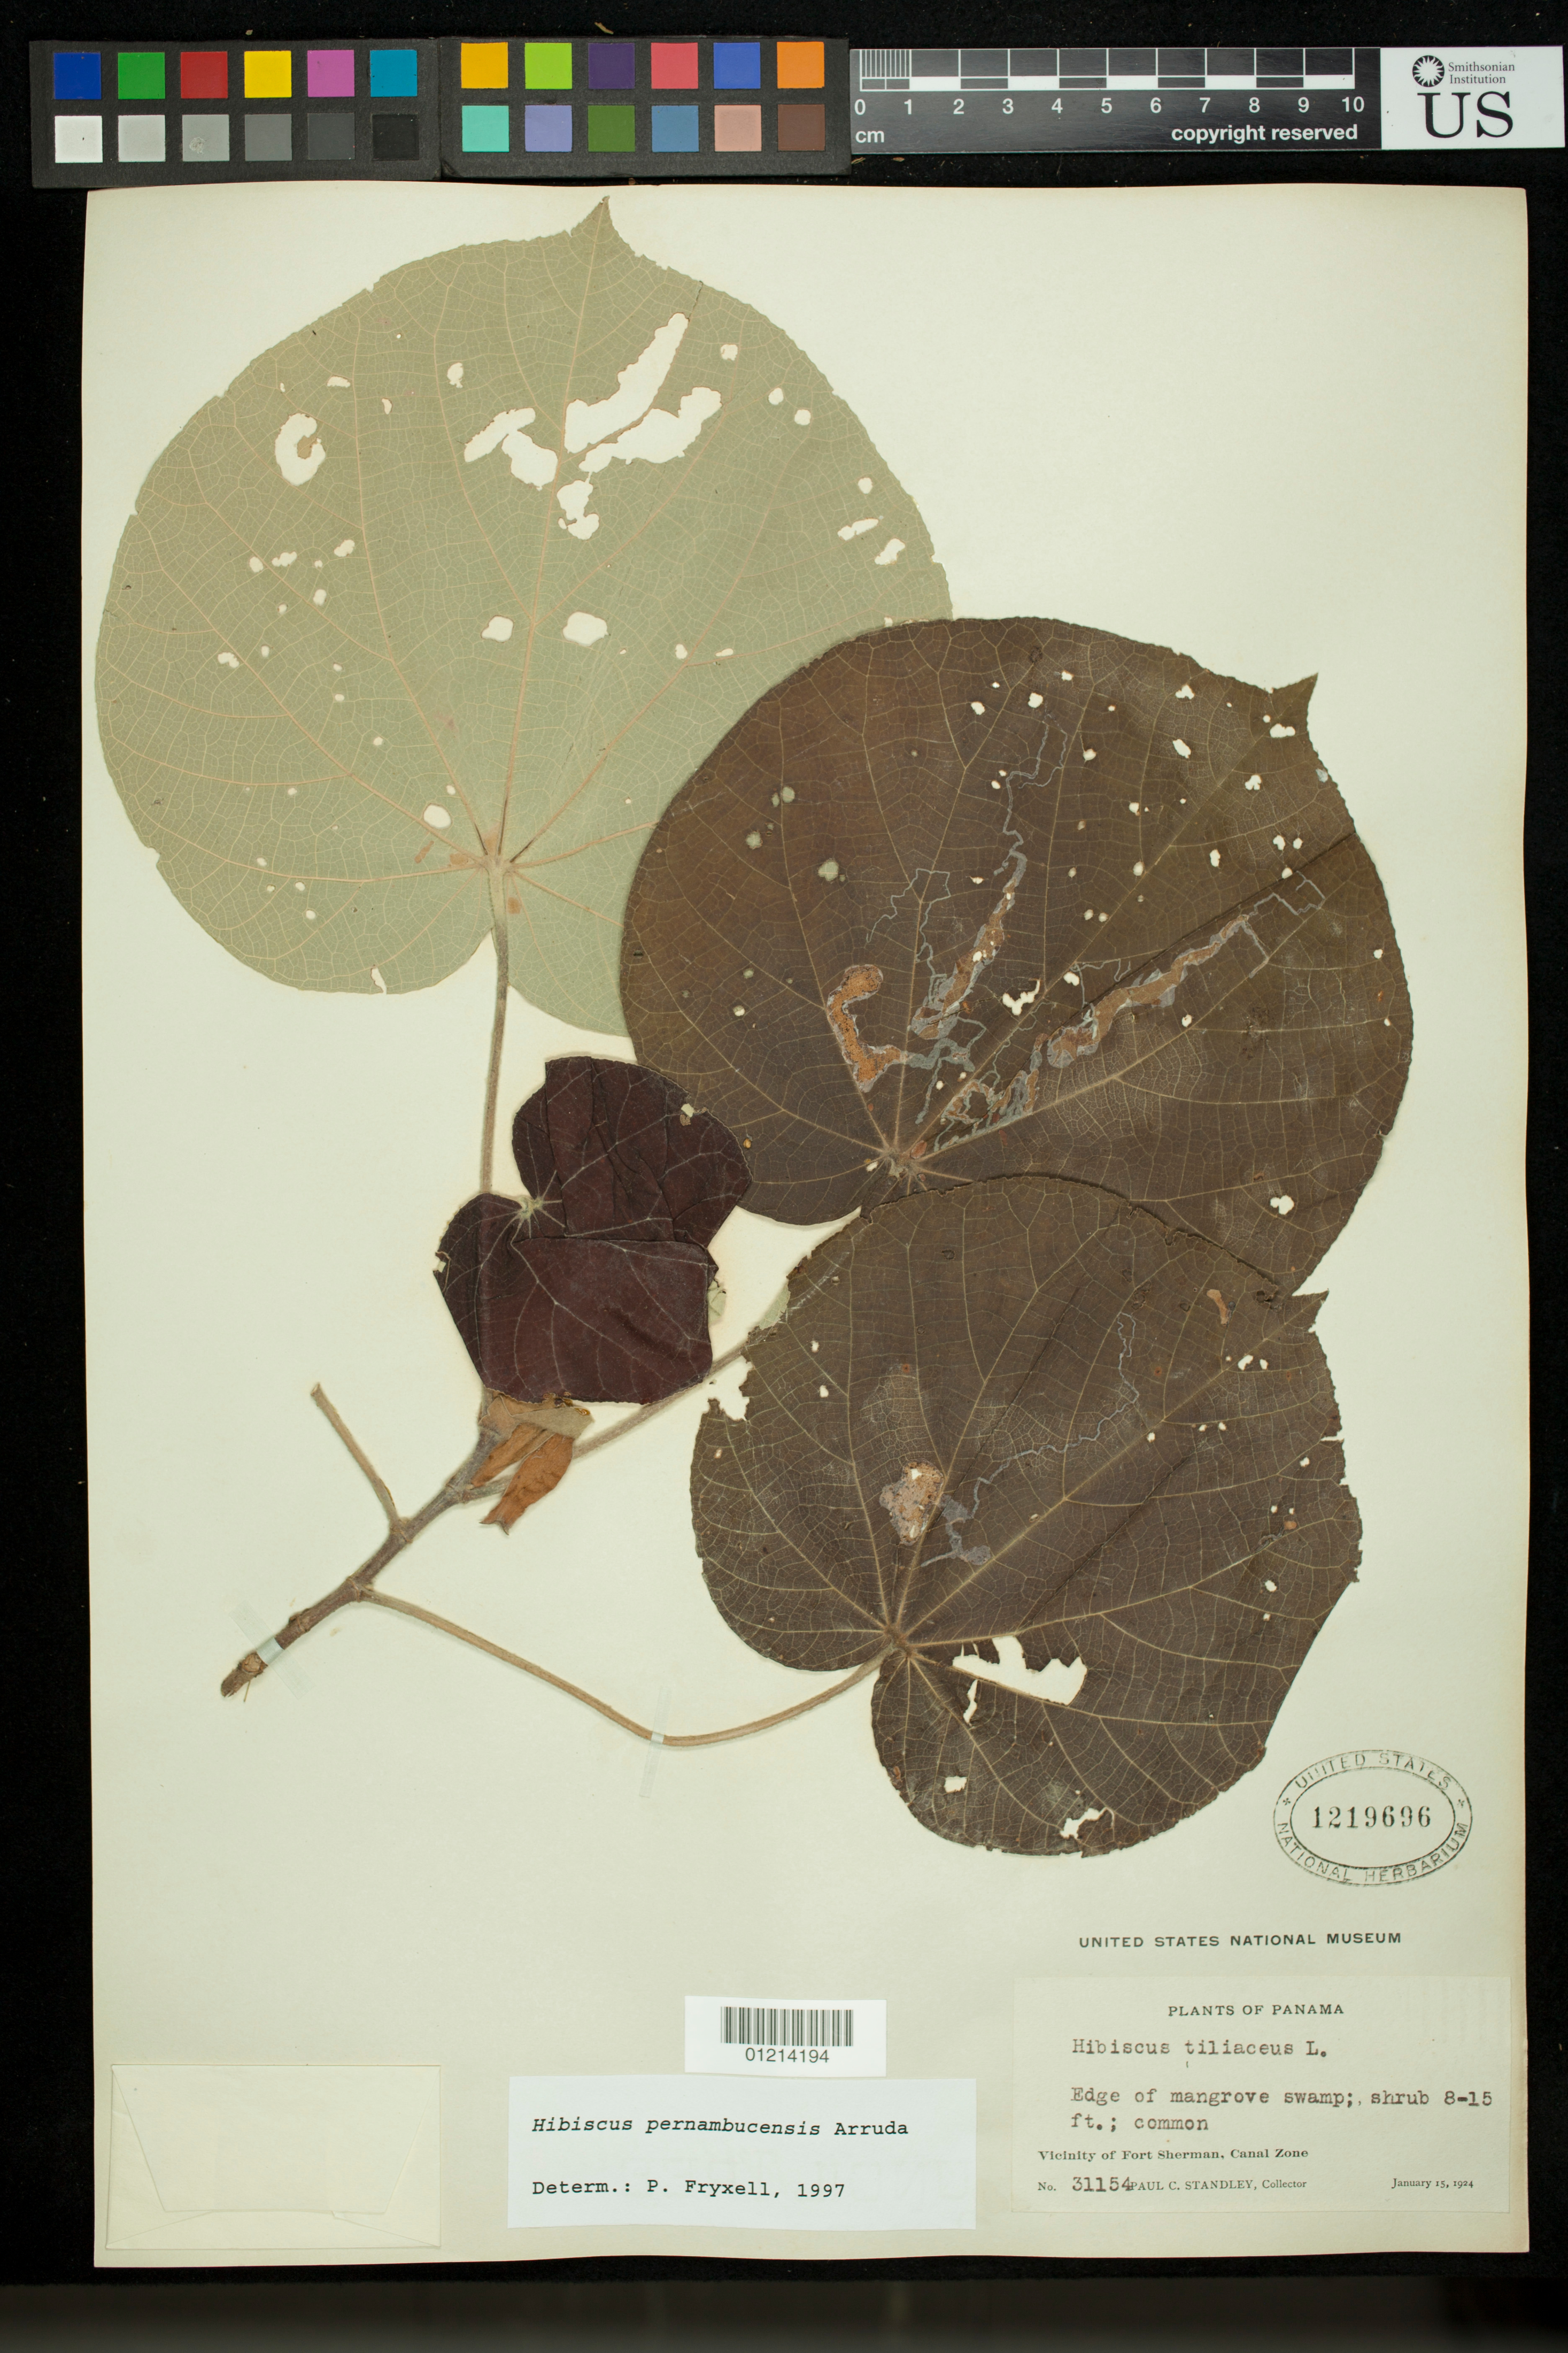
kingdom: Plantae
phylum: Tracheophyta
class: Magnoliopsida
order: Malvales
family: Malvaceae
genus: Talipariti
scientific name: Talipariti tiliaceum var. pernambucense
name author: (Arruda) Fryxell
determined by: Dorr, Laurence J., Curator (BOT), Smithsonian Institution - National Museum of Natural History (UNITED STATES)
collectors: P. C. Standley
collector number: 31154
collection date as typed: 15 Jan 1924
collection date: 1924-01-15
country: Panama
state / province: Colón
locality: Vicinity of Fort Sherman, Canal Zone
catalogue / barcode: US 1219696